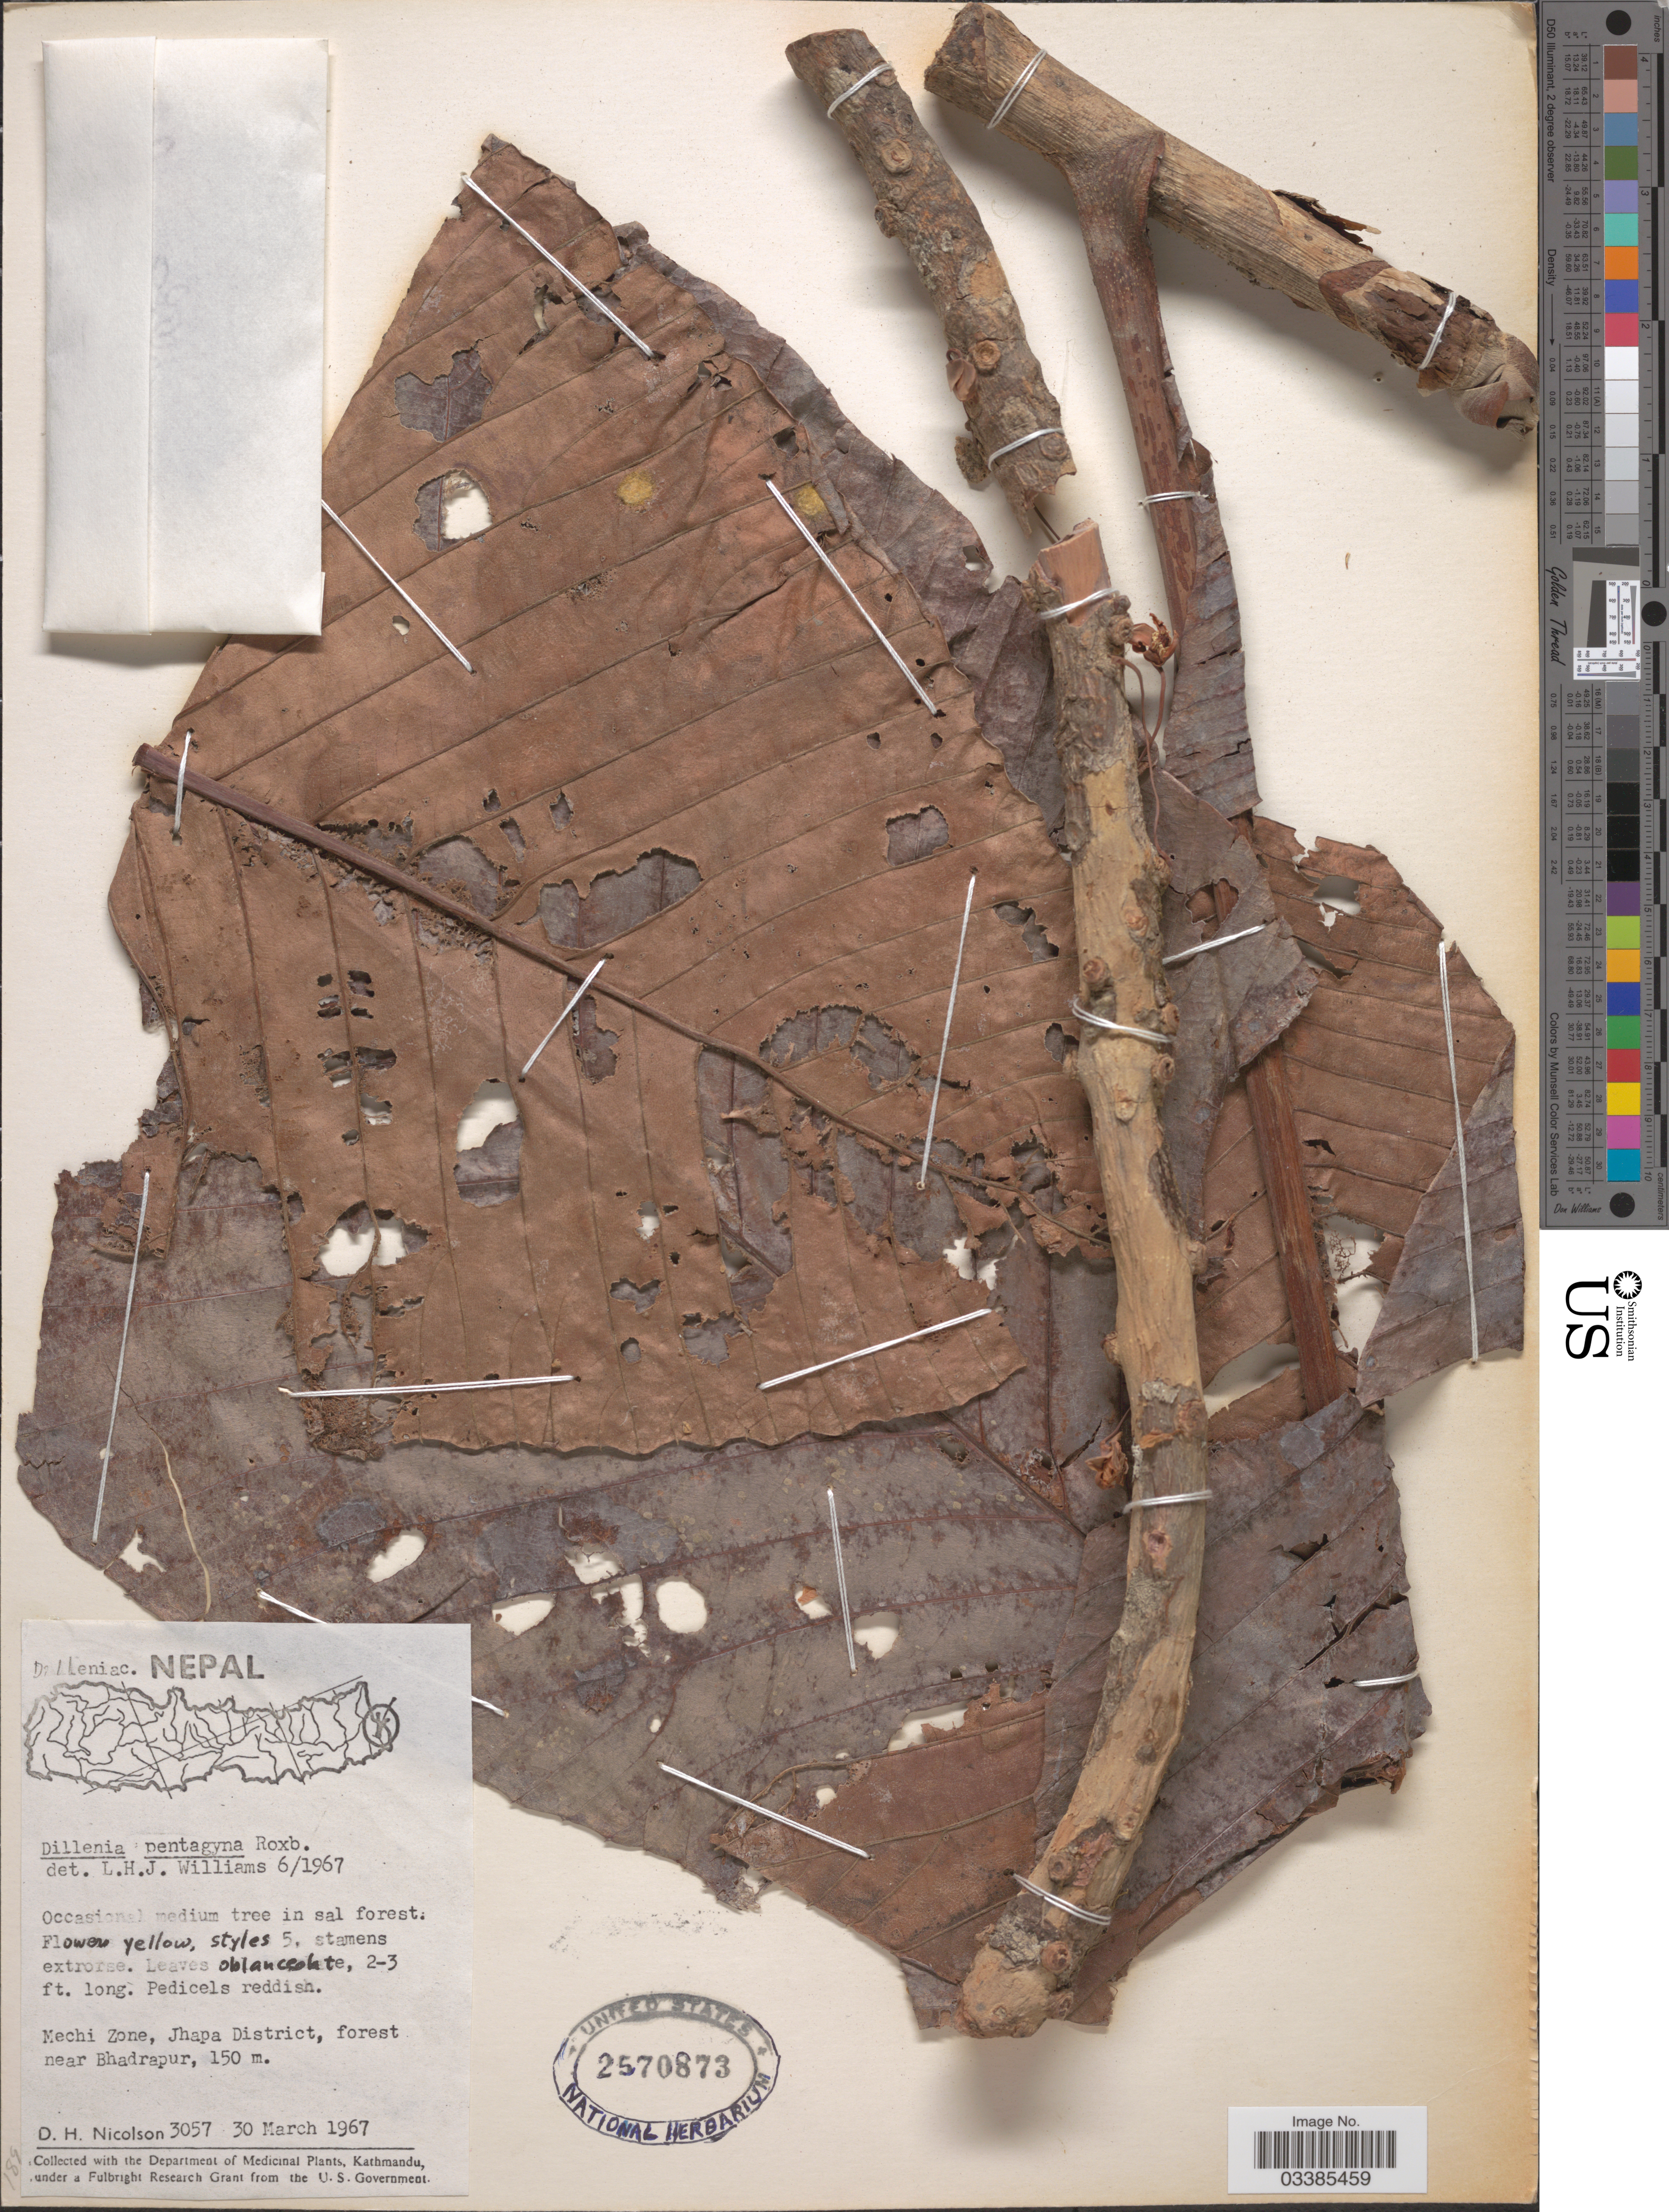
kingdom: Plantae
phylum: Tracheophyta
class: Magnoliopsida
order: Dilleniales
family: Dilleniaceae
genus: Dillenia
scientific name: Dillenia pentagyna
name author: Roxb.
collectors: D. H. Nicolson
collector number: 3057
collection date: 1967-03-30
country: Nepal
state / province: Mechi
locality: Mechi Zone, Jhapa District, forest near Bhadrapur.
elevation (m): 150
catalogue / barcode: US 2570873